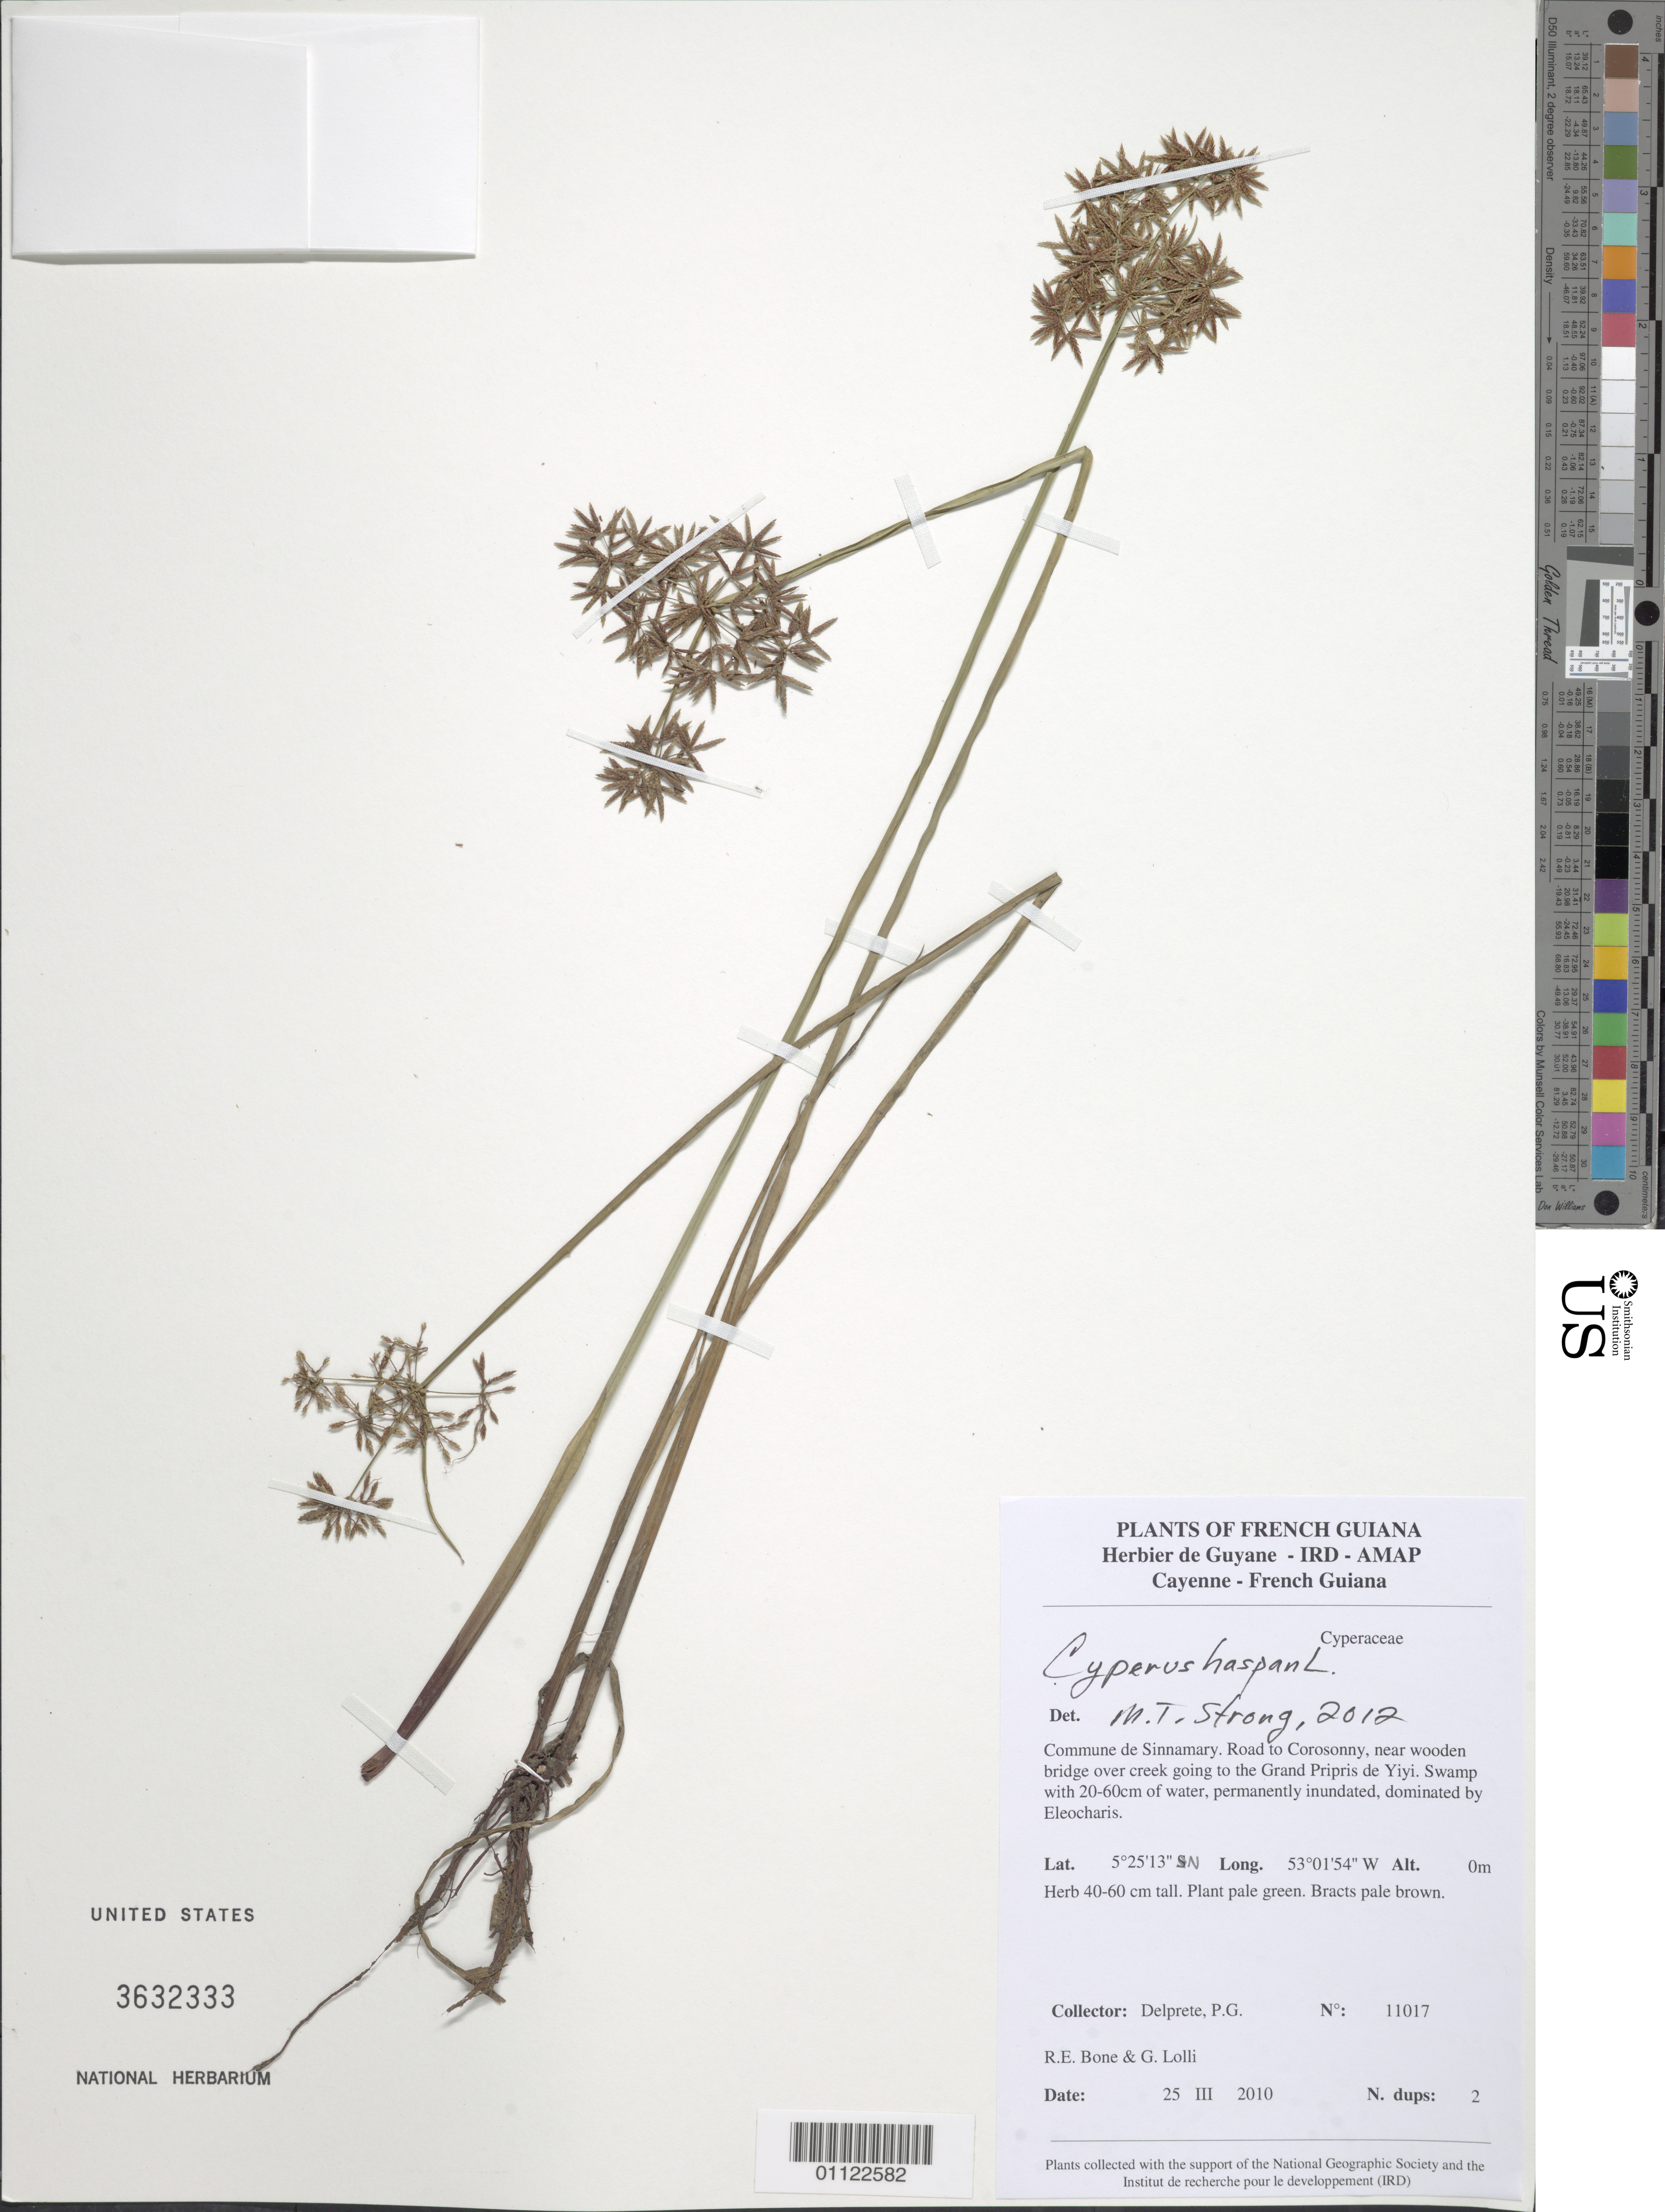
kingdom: Plantae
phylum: Tracheophyta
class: Liliopsida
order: Poales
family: Cyperaceae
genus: Cyperus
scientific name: Cyperus haspan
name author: L.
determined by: Strong, M. T., (US), Smithsonian Institution - National Museum of Natural History (UNITED STATES)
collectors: P. G. Delprete, R. Bone & G. Lolli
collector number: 11017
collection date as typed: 25-Mar-10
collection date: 1910-03-25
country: French Guiana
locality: Commune de Sinnamary. Road to Corosonny, near wooden bridge over creek going to the Grand Pripris de Yiyi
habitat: Swamp with 20-60cm of water, permanently inundated, dominated by Eleocharis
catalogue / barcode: US 3632333